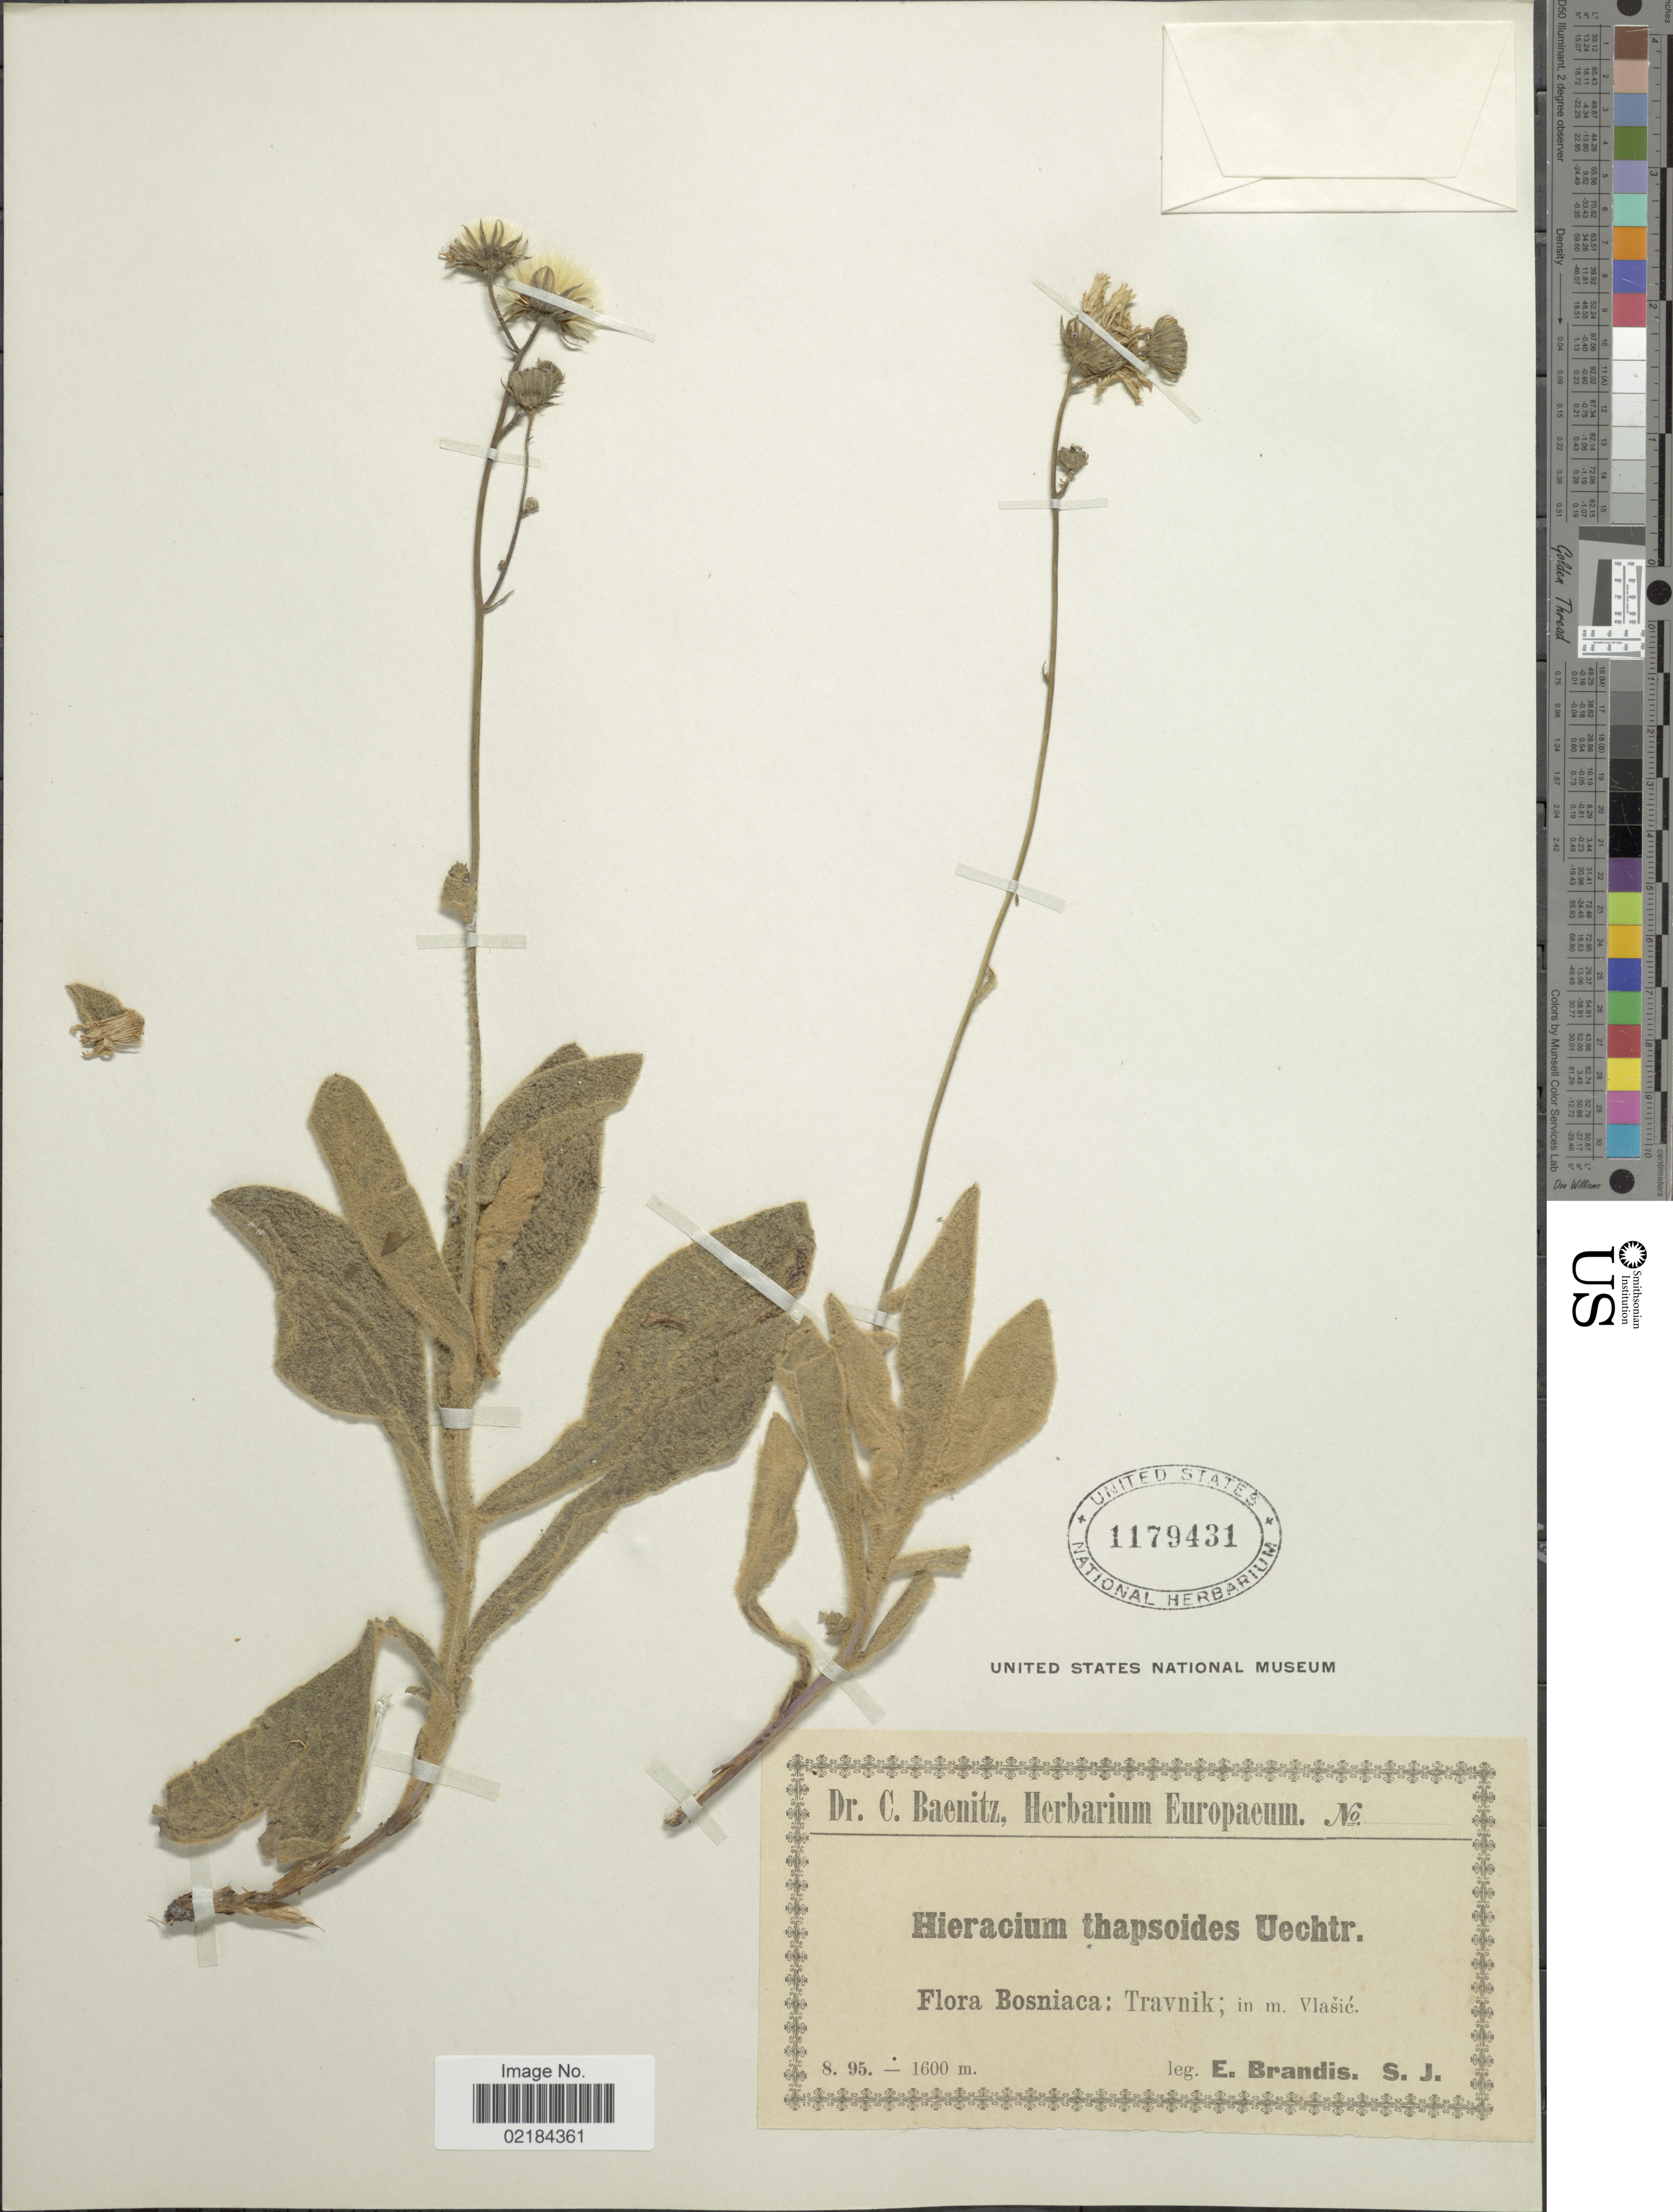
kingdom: Plantae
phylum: Tracheophyta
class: Magnoliopsida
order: Asterales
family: Asteraceae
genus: Hieracium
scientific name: Hieracium verbascifolium subsp. thapsoides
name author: (Arvet-Touvet) Zahn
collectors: E. Brandis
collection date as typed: Transcribed d/m/y: /8/95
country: Bosnia and Herzegovina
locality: Bosniaca: Travnik; in m Vlasic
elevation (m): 1600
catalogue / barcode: US 1179431